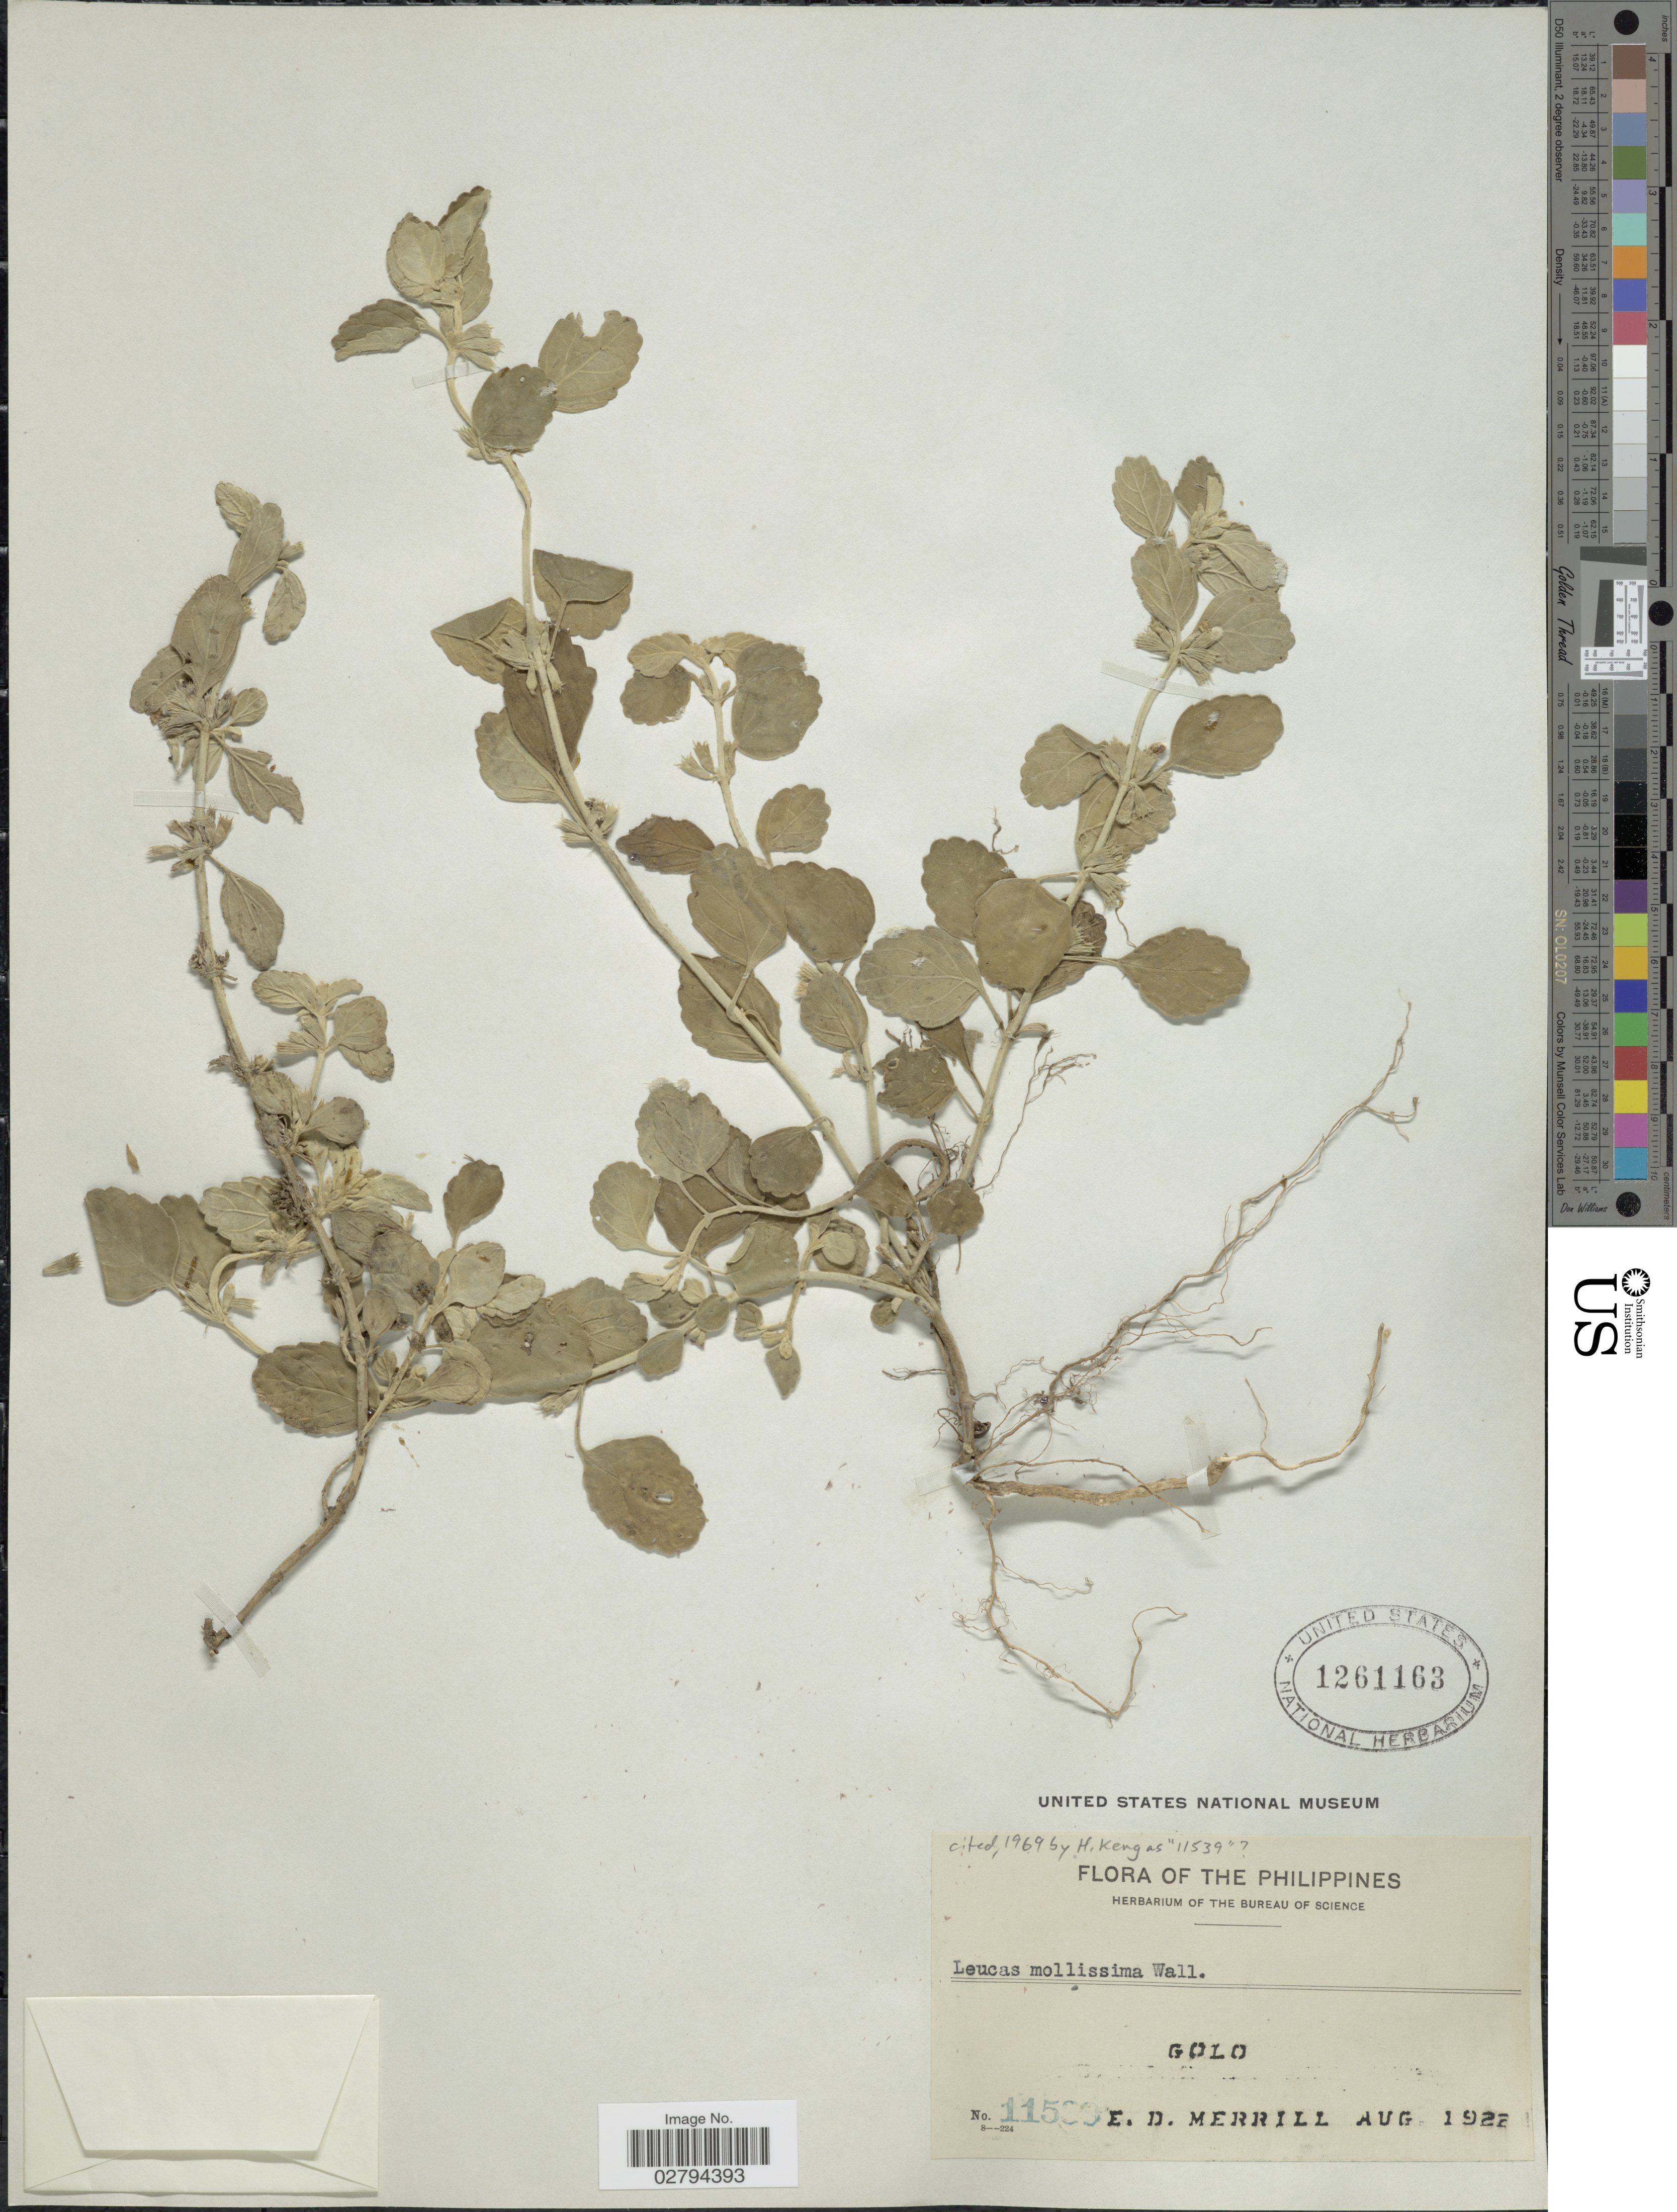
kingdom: Plantae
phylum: Tracheophyta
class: Magnoliopsida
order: Lamiales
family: Lamiaceae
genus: Leucas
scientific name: Leucas mollissima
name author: Gürke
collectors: E. D. Merrill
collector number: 11539*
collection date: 1922-08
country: Philippines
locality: Golo.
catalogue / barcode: US 1261163